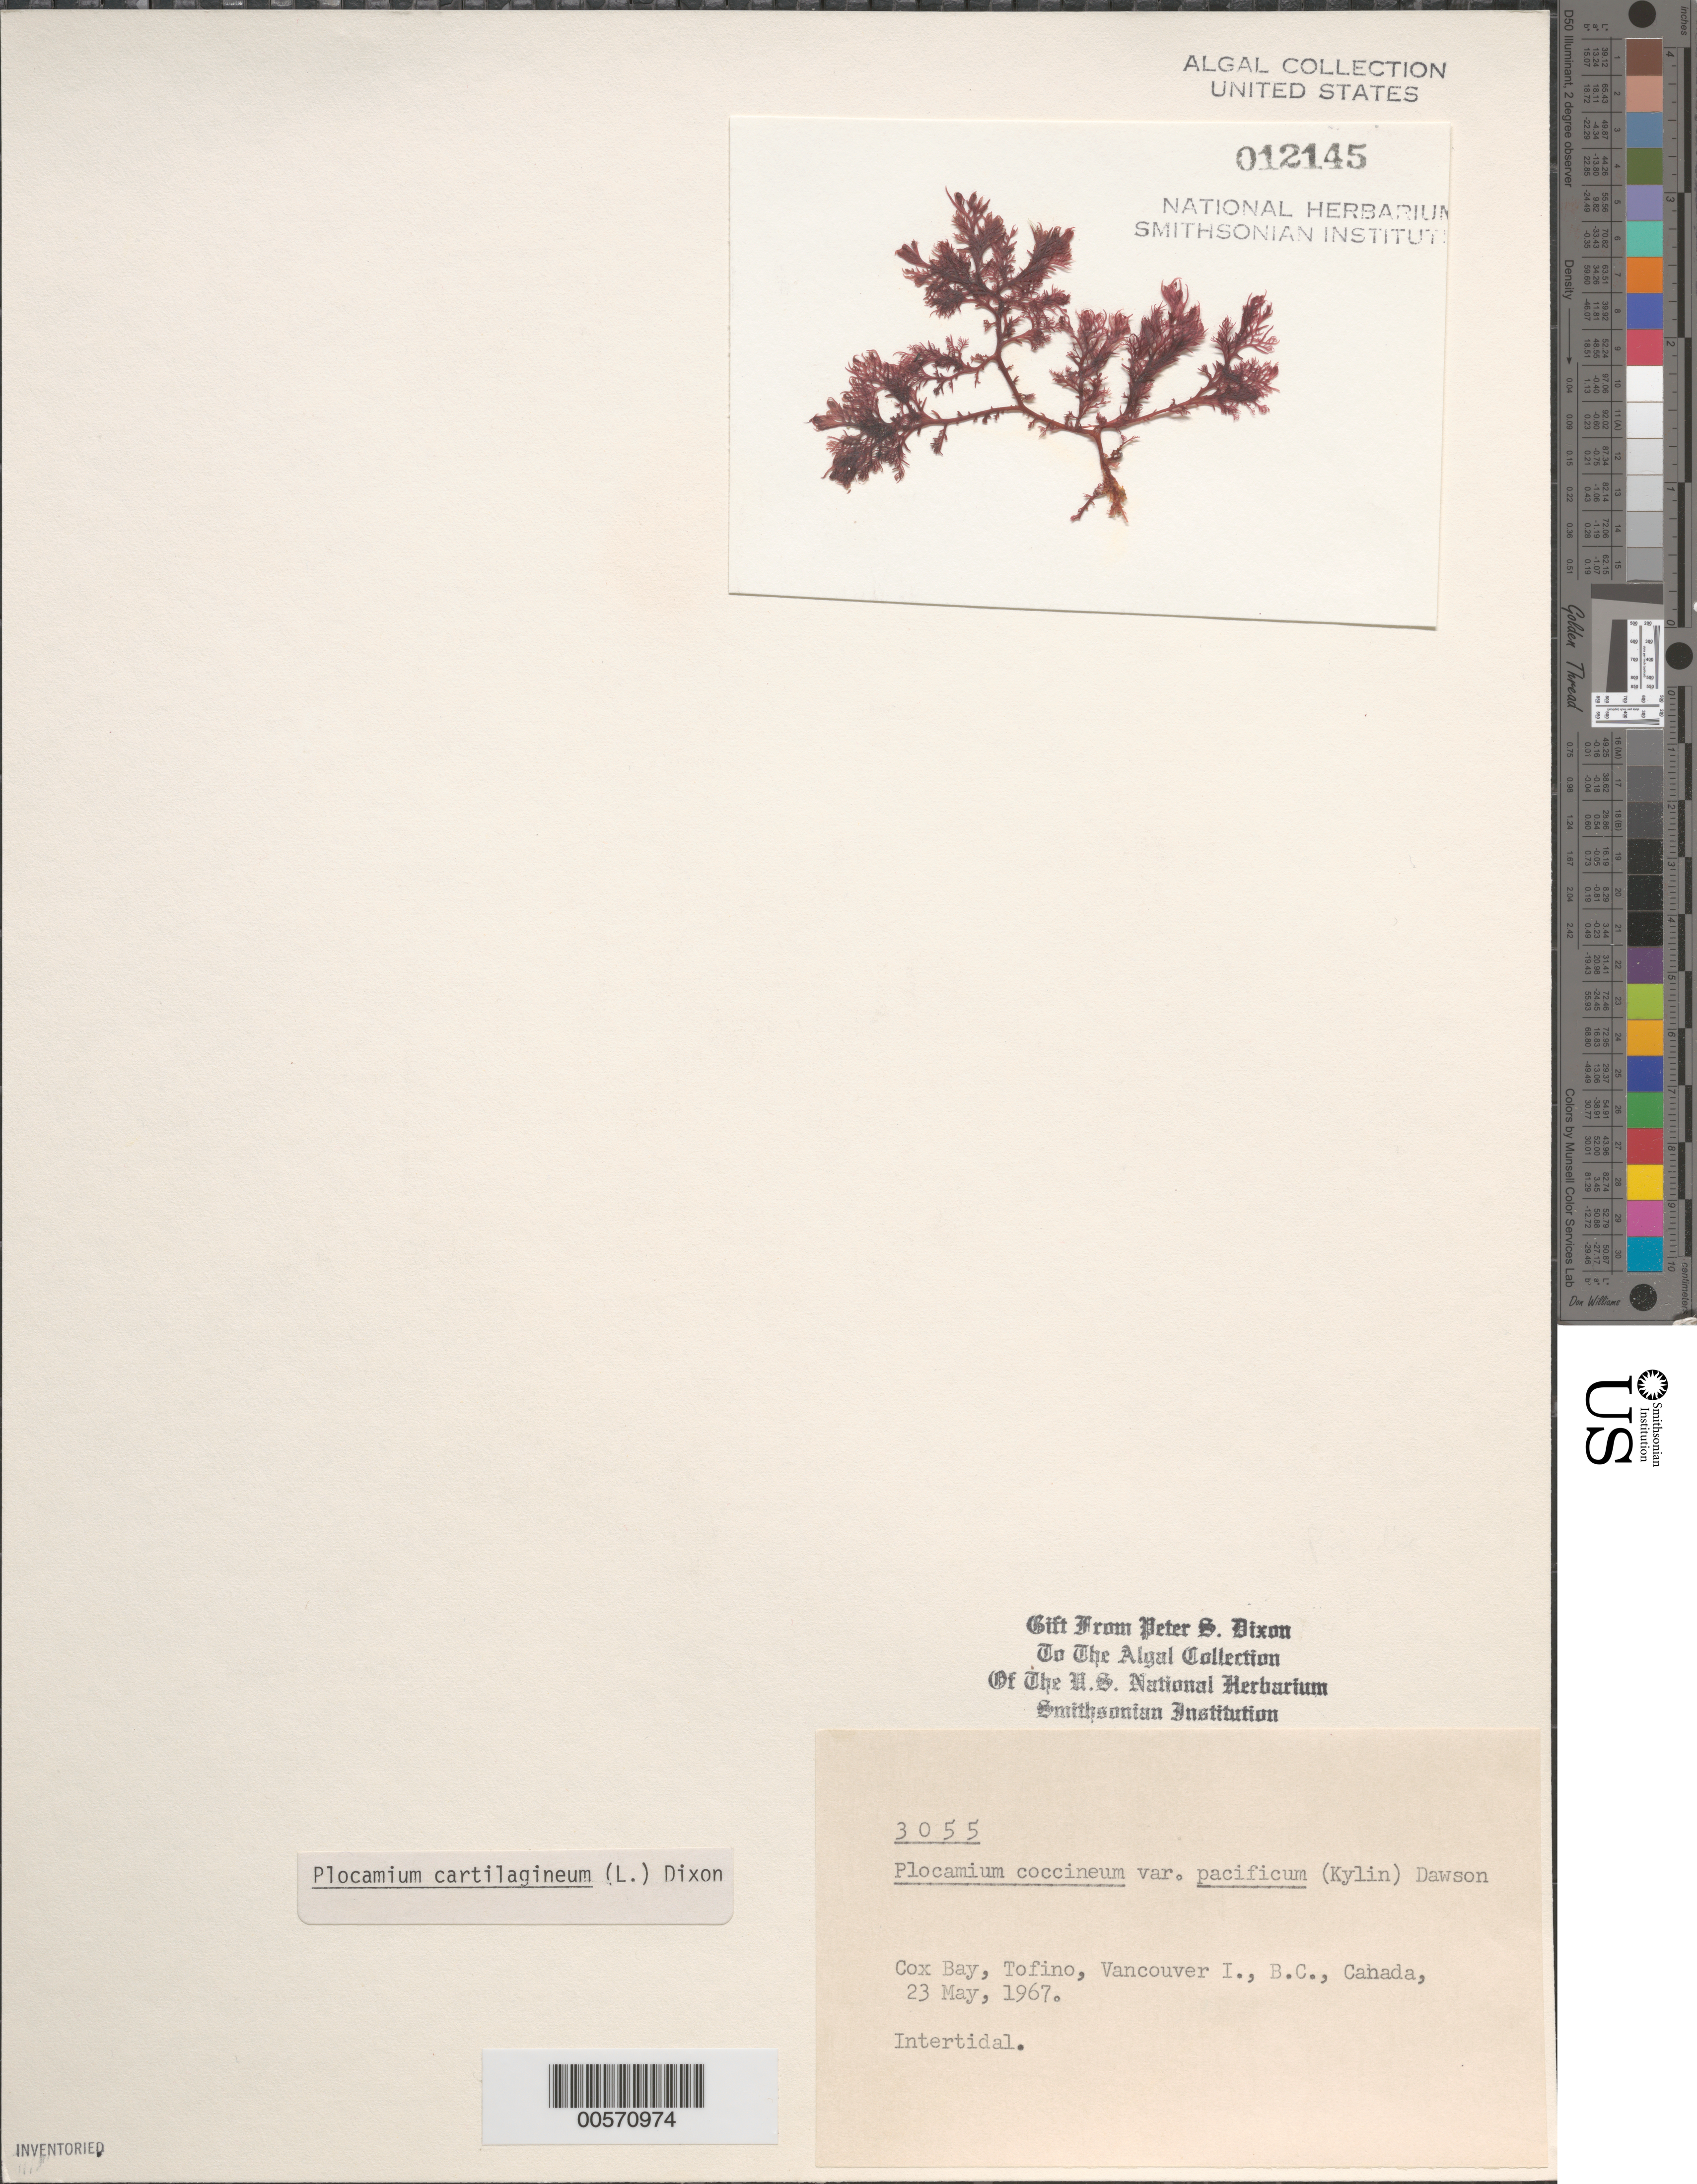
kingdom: Plantae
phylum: Rhodophyta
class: Florideophyceae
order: Plocamiales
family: Plocamiaceae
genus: Plocamium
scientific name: Plocamium cartilagineum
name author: (L.) P.S. Dixon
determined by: Dixon, P. S.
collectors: P. S. Dixon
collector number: PSD 3055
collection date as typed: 23 May 1967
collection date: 1967-05-23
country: Canada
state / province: British Columbia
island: Vancouver Island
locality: Cox Bay, Tofino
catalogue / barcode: US 12145